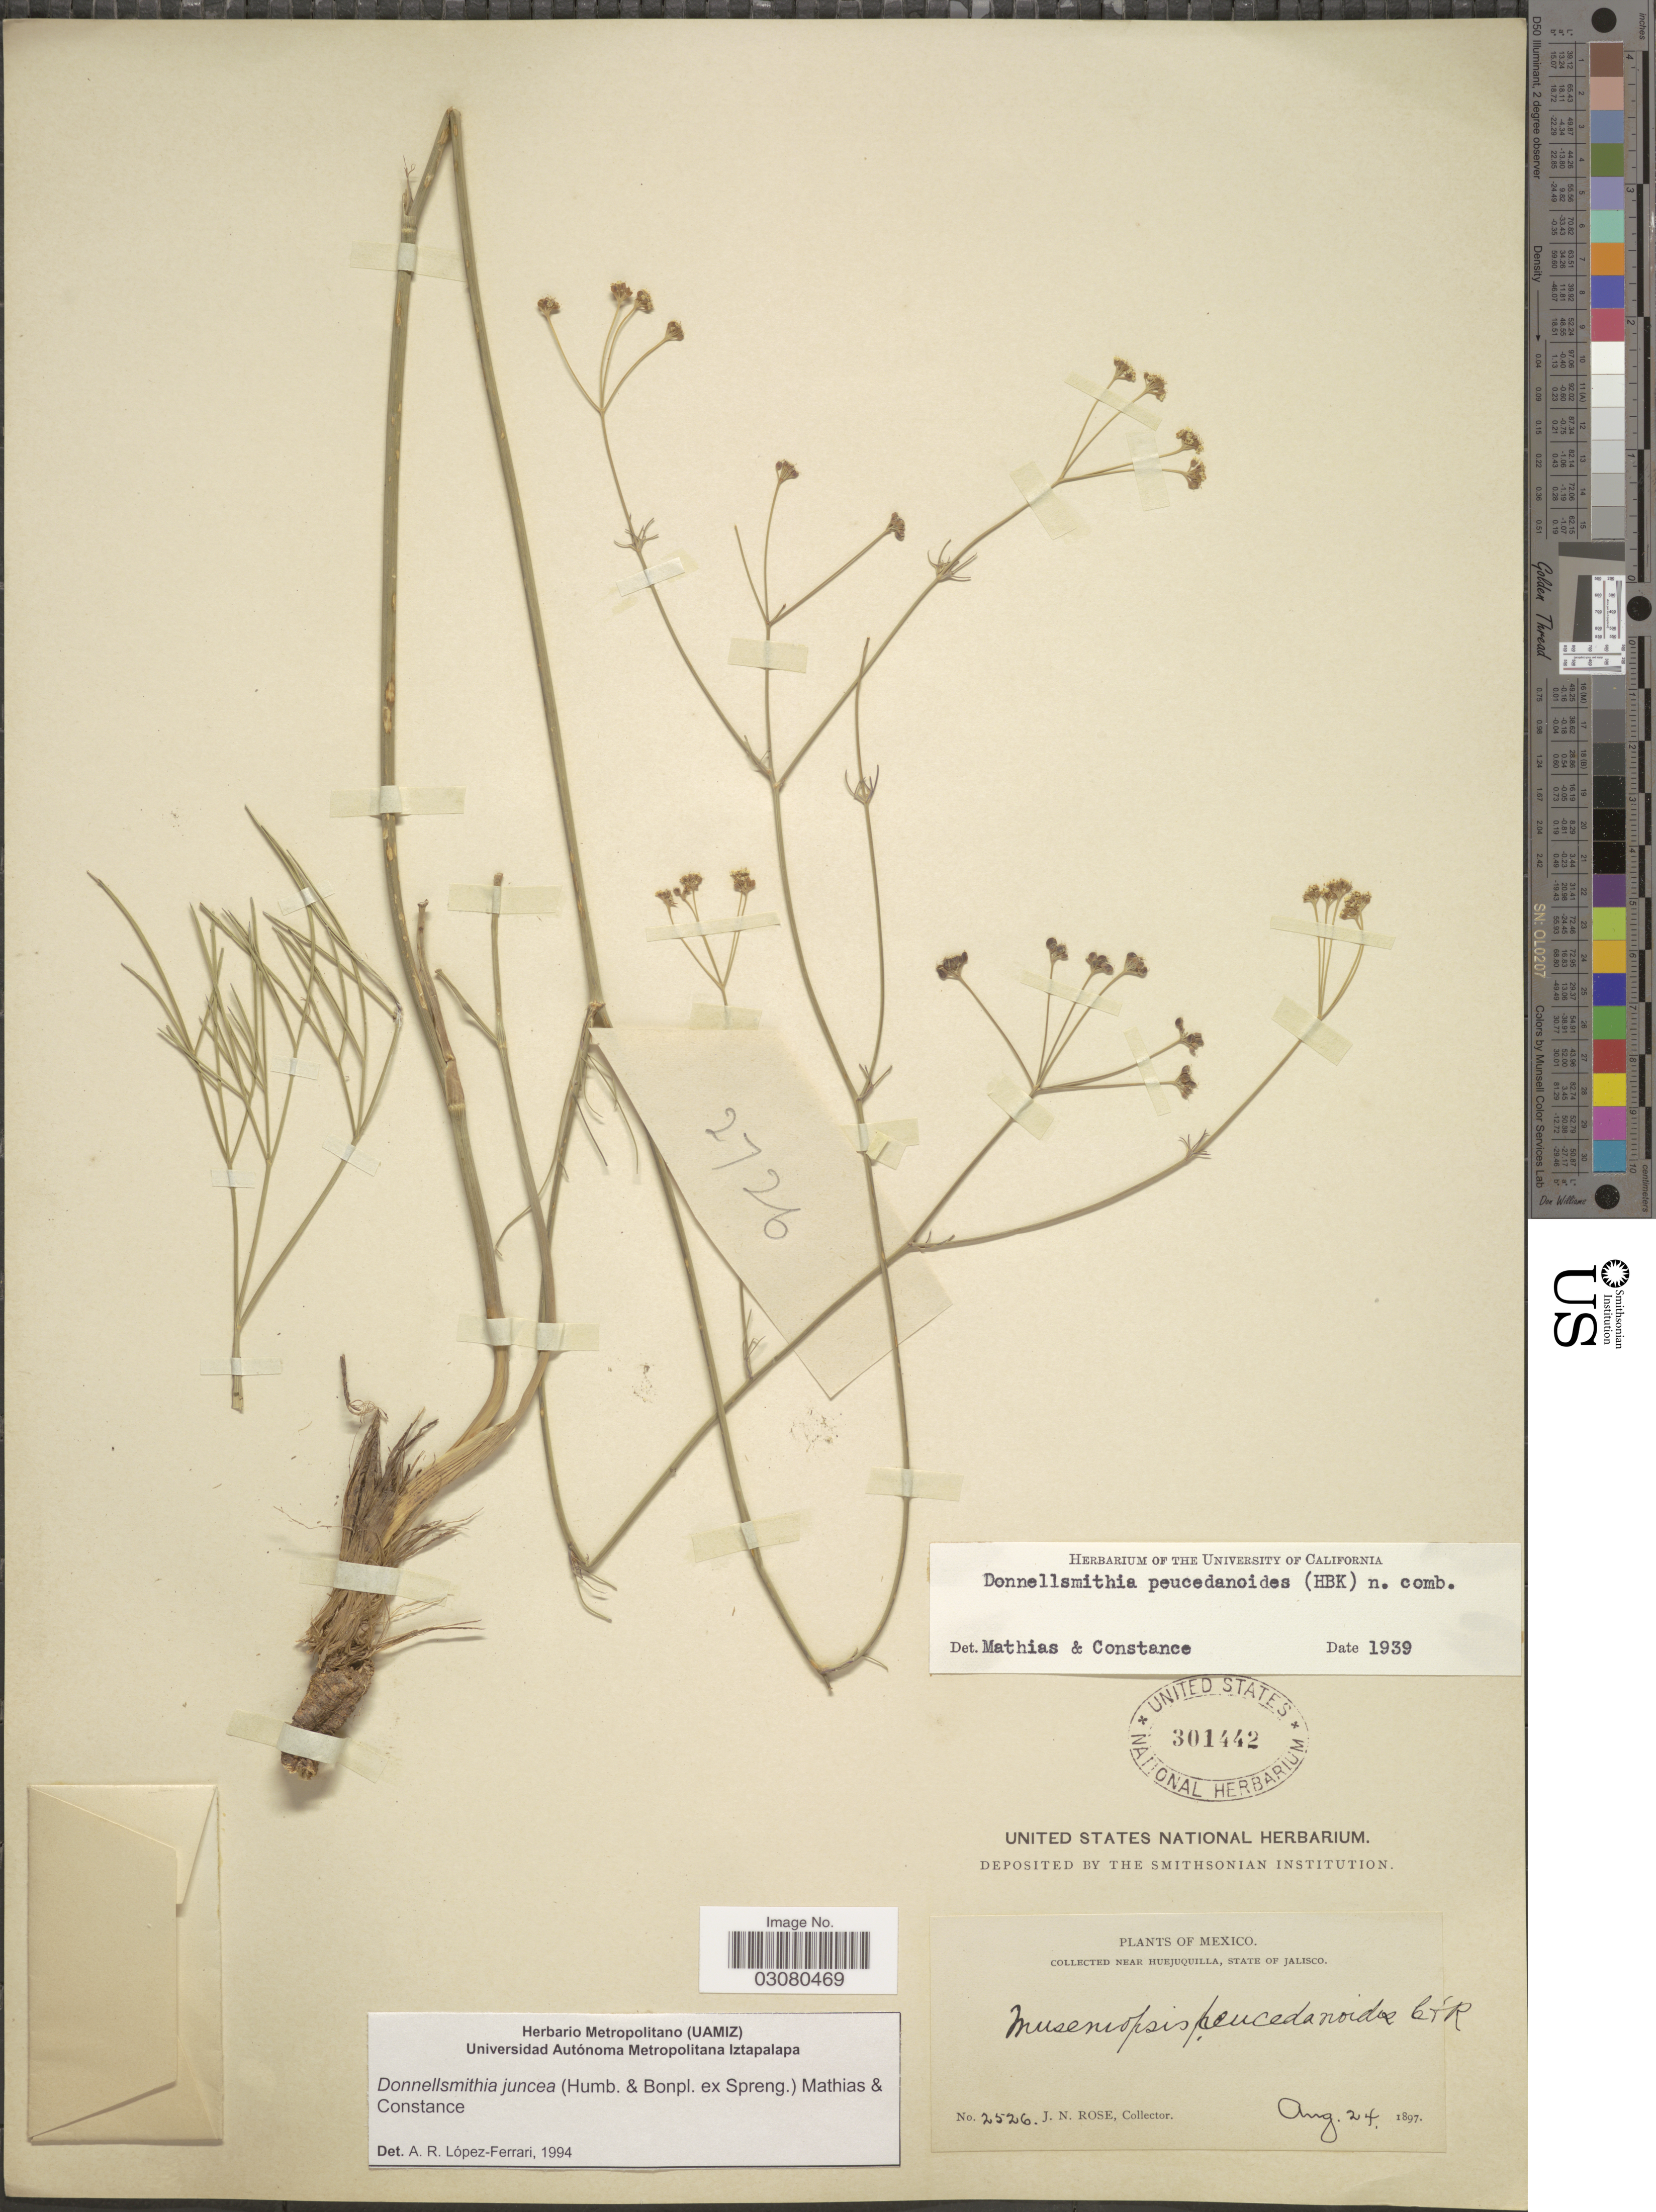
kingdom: Plantae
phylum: Tracheophyta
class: Magnoliopsida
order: Apiales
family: Apiaceae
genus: Donnellsmithia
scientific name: Donnellsmithia juncea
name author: (Humb. & Bonpl. ex Spreng.) Mathias & Constance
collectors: J. N. Rose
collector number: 2526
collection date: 1897-08-24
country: Mexico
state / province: Jalisco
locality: Near Huejuquilla.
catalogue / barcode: US 301442